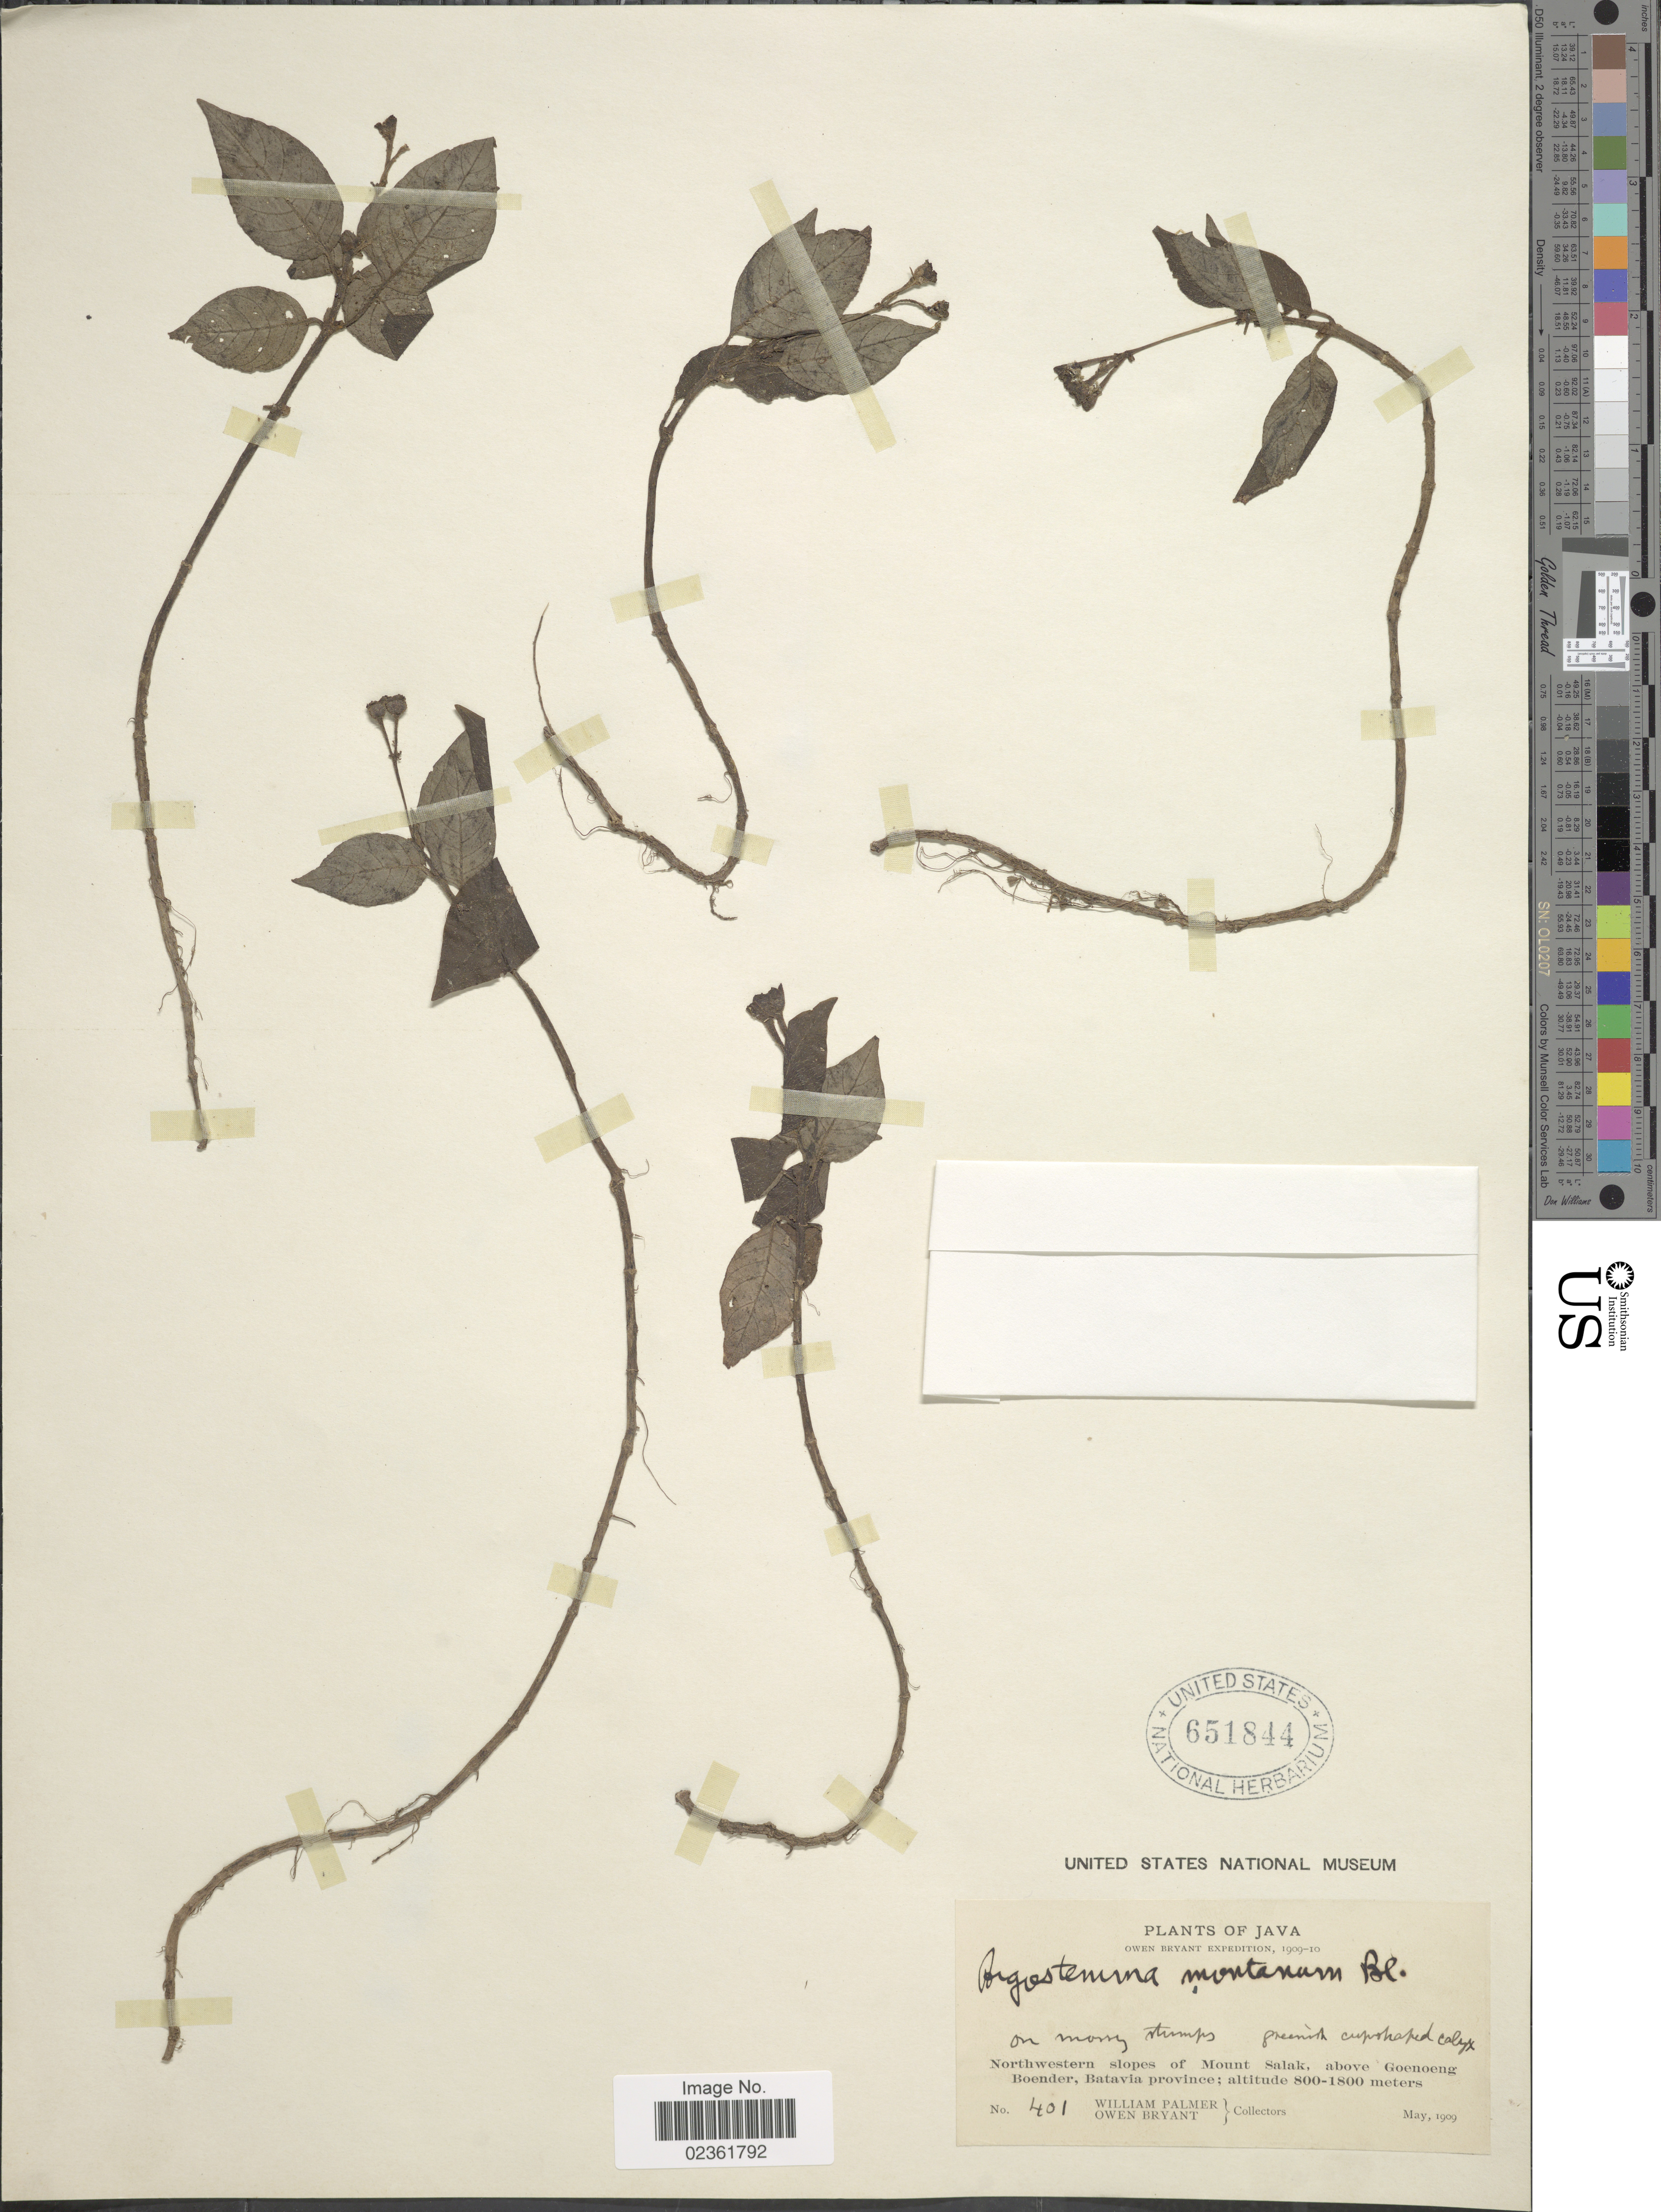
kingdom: Plantae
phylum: Tracheophyta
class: Magnoliopsida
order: Gentianales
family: Rubiaceae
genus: Argostemma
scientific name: Argostemma montanum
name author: Blume ex DC.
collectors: W. Palmer & O. Bryant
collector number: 401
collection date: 1909-05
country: Indonesia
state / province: Java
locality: Northwestern slopes of Mount Salak, above Goenoeng Boender, Batavia province.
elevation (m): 800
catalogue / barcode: US 651844